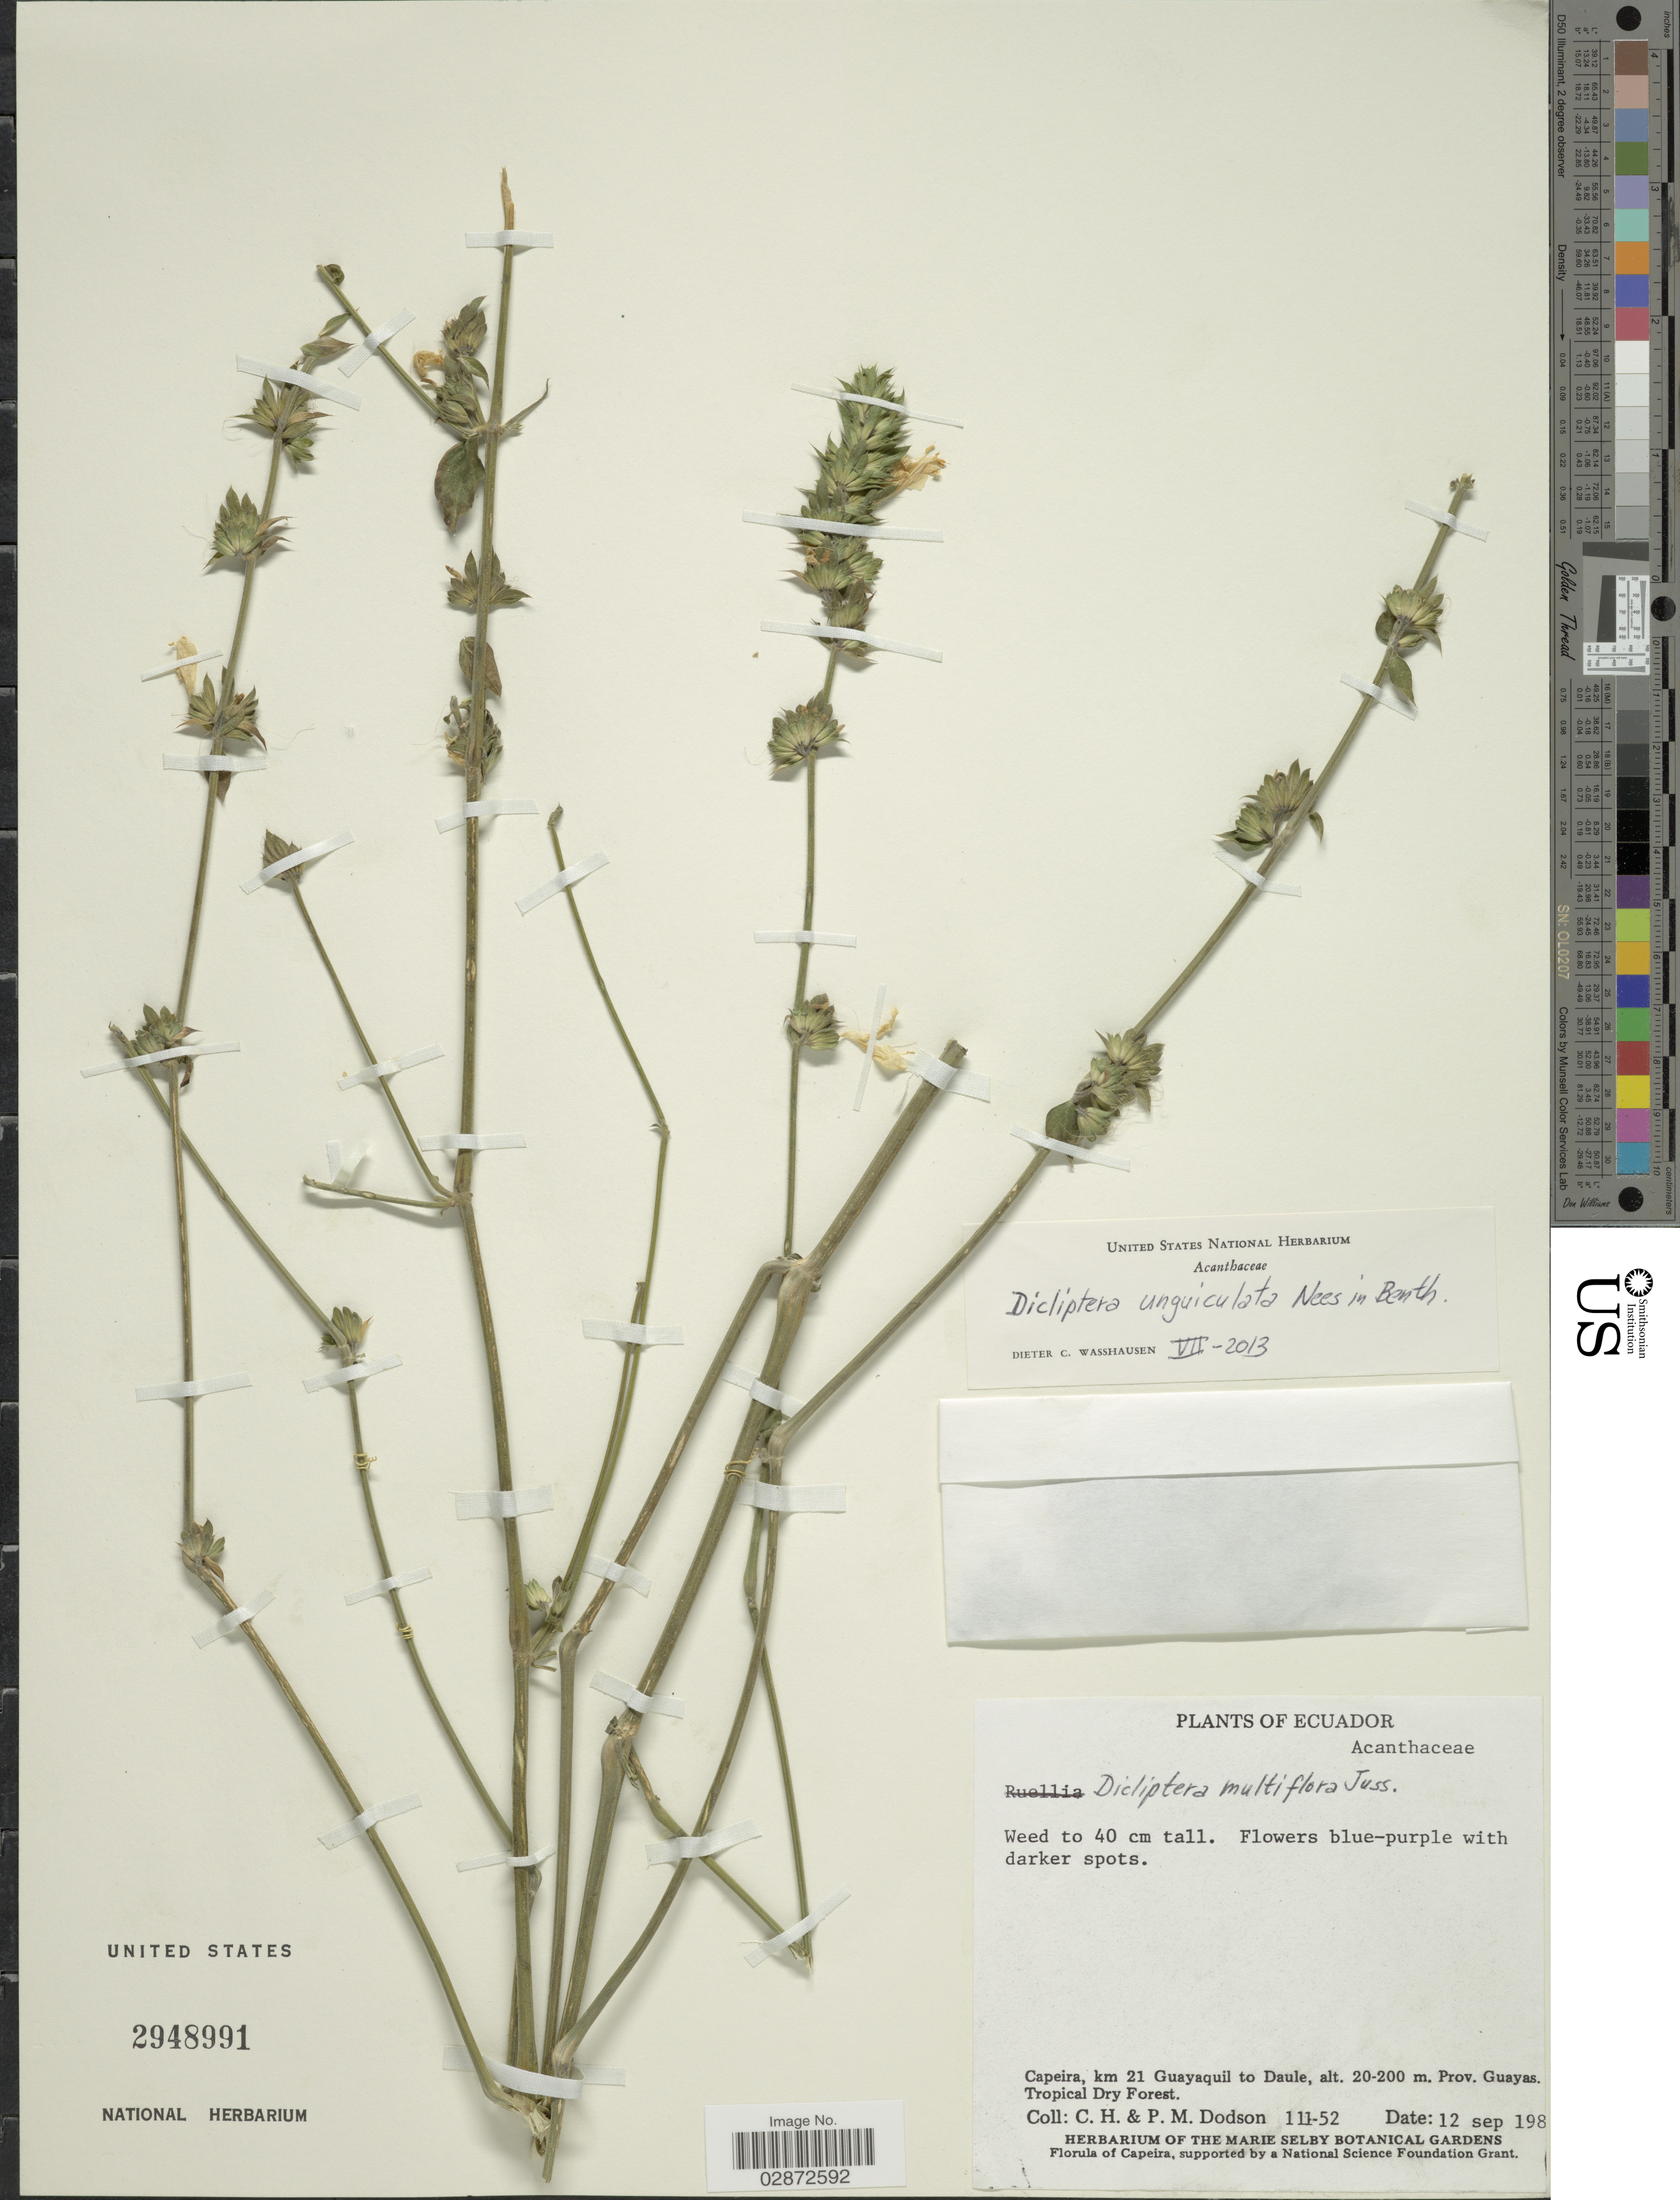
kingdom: Plantae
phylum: Tracheophyta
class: Magnoliopsida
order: Lamiales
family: Acanthaceae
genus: Dicliptera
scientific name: Dicliptera unguiculata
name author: Nees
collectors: C. H. Dodson & P. M. Dodson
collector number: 111-52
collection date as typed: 12 sep 198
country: Ecuador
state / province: Guayas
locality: Capeira, km 21 Guayaquil to Daule. Prov. Guayas. Tropical Dry Forest.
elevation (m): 20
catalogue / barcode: US 2948991